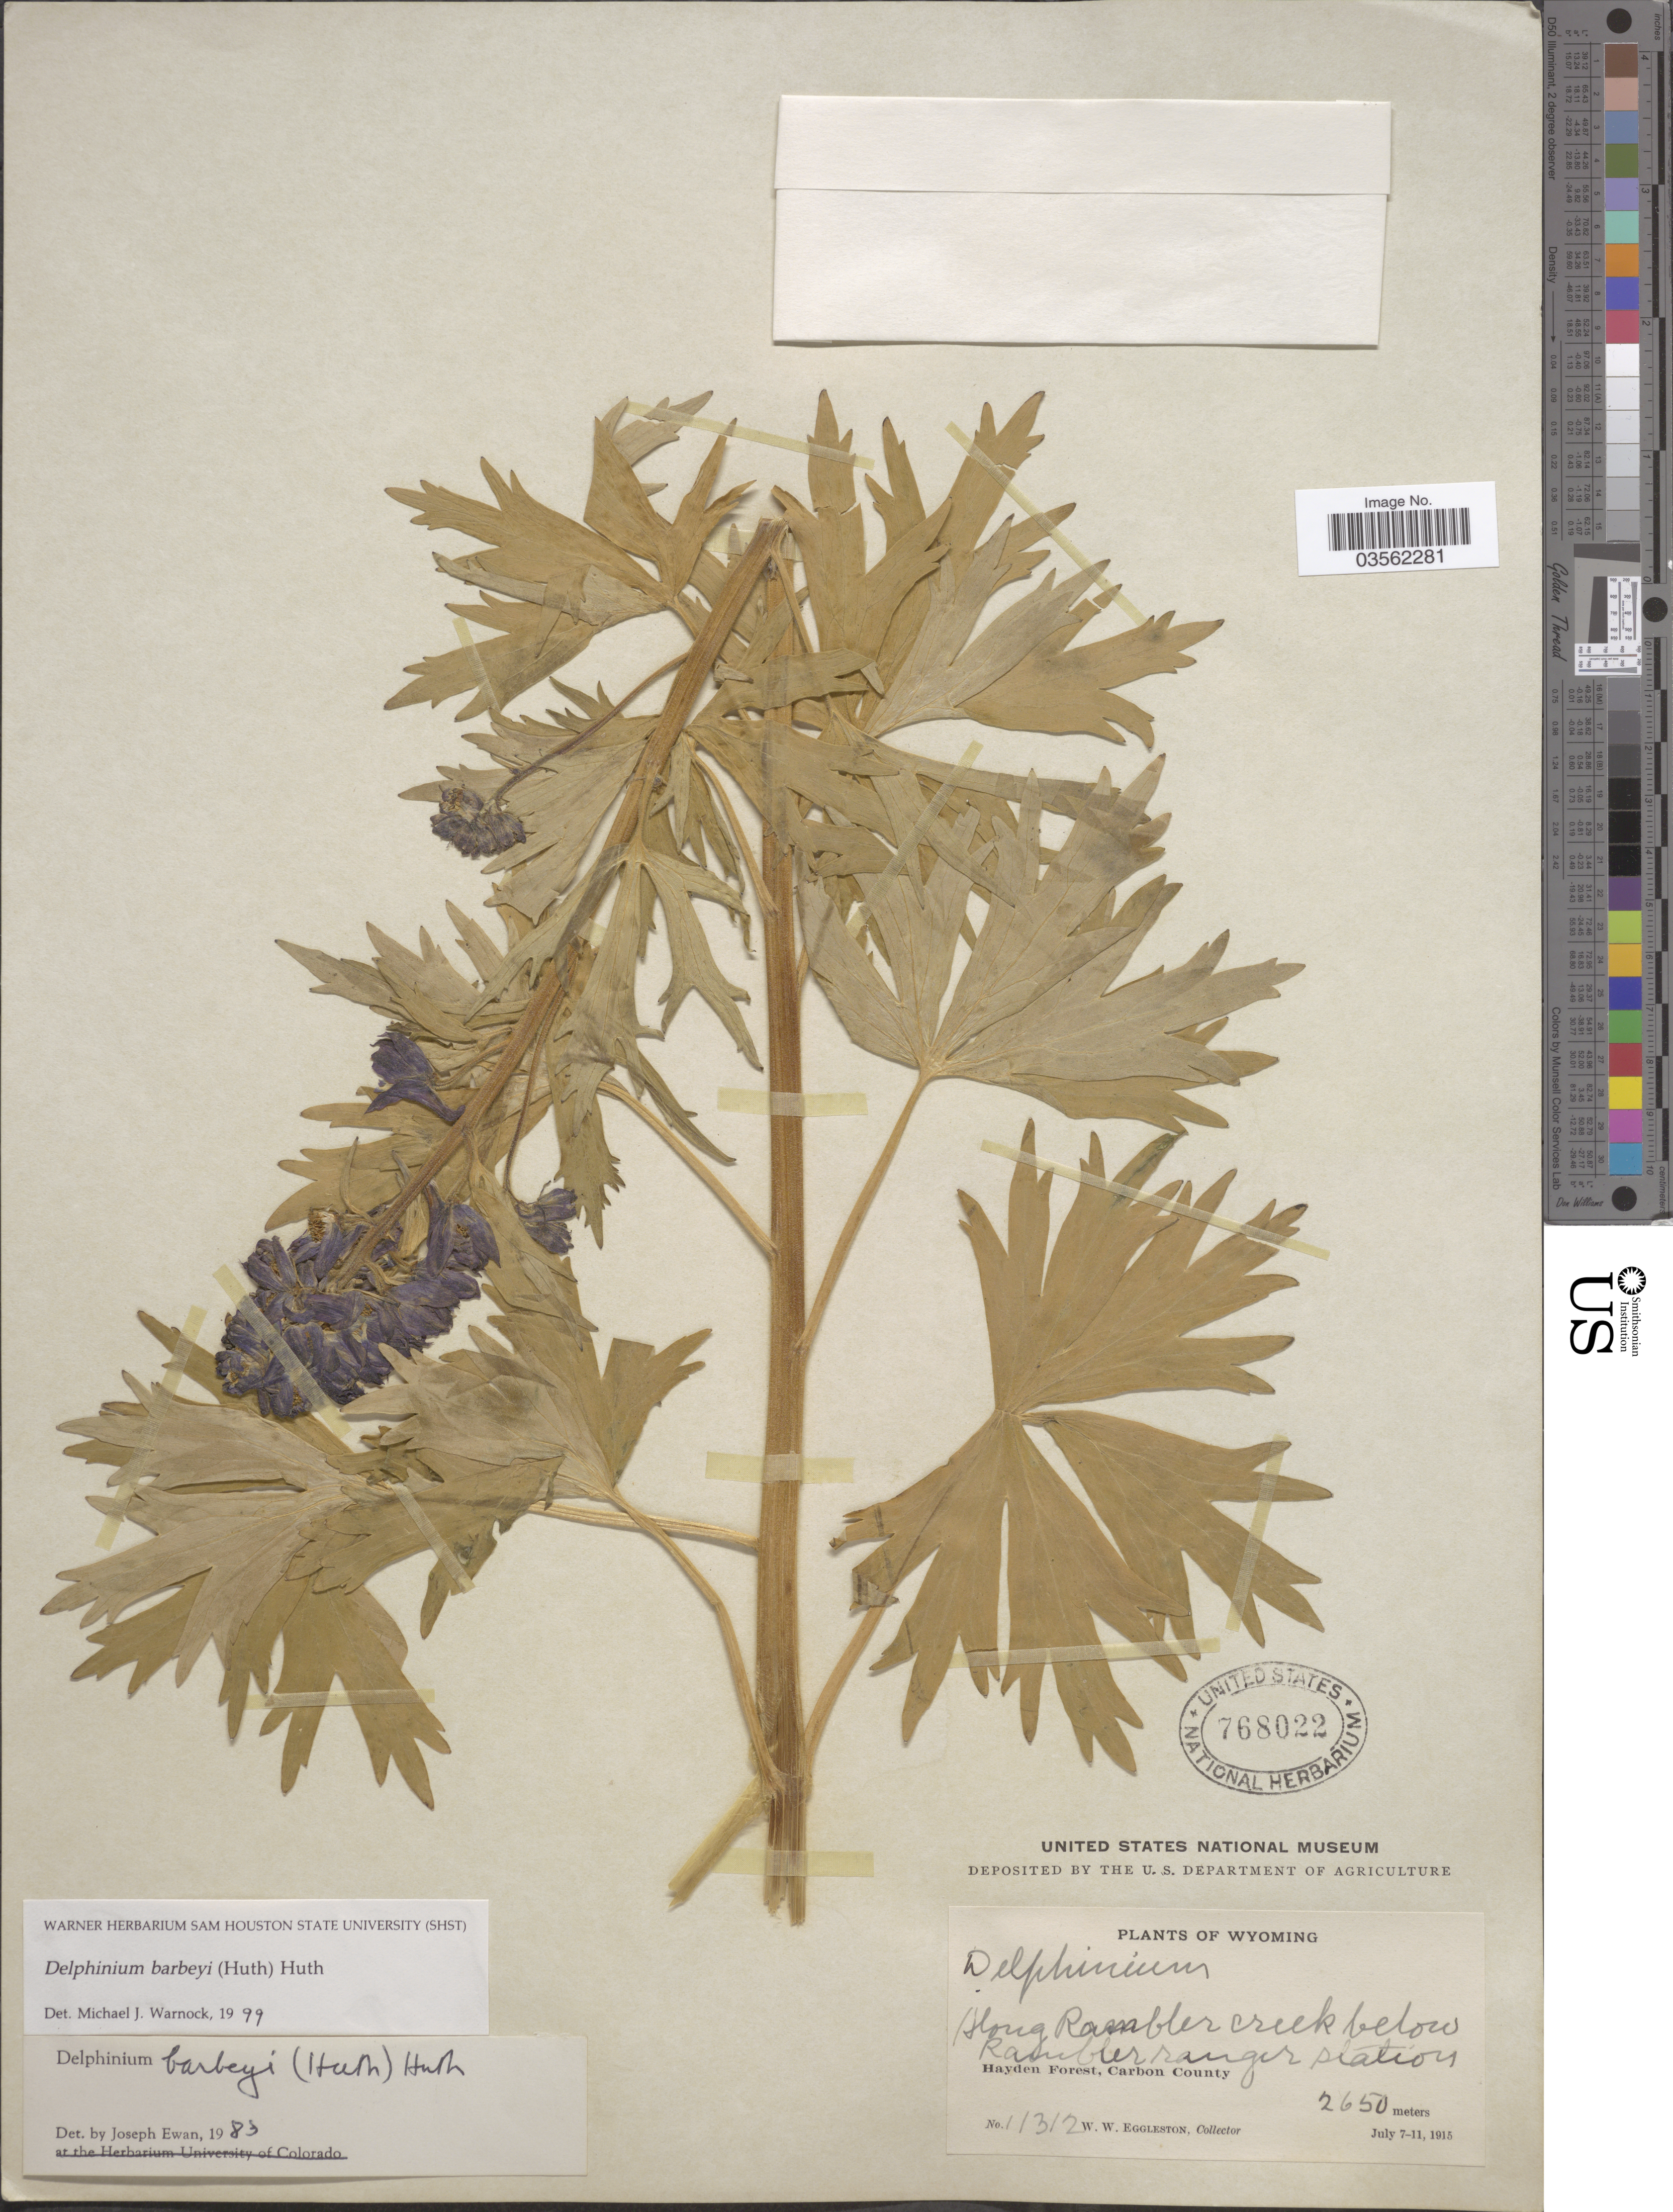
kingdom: Plantae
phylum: Tracheophyta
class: Magnoliopsida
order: Ranunculales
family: Ranunculaceae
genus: Delphinium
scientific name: Delphinium barbeyi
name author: (Huth) Huth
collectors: W. W. Eggleston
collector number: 11312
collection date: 1915-07-07/1915-07-11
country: United States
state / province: Wyoming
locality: Along Rambler Creek below Rambler ranger station. Hayden Forest, Carbon County.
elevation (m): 2650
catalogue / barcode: US 768022